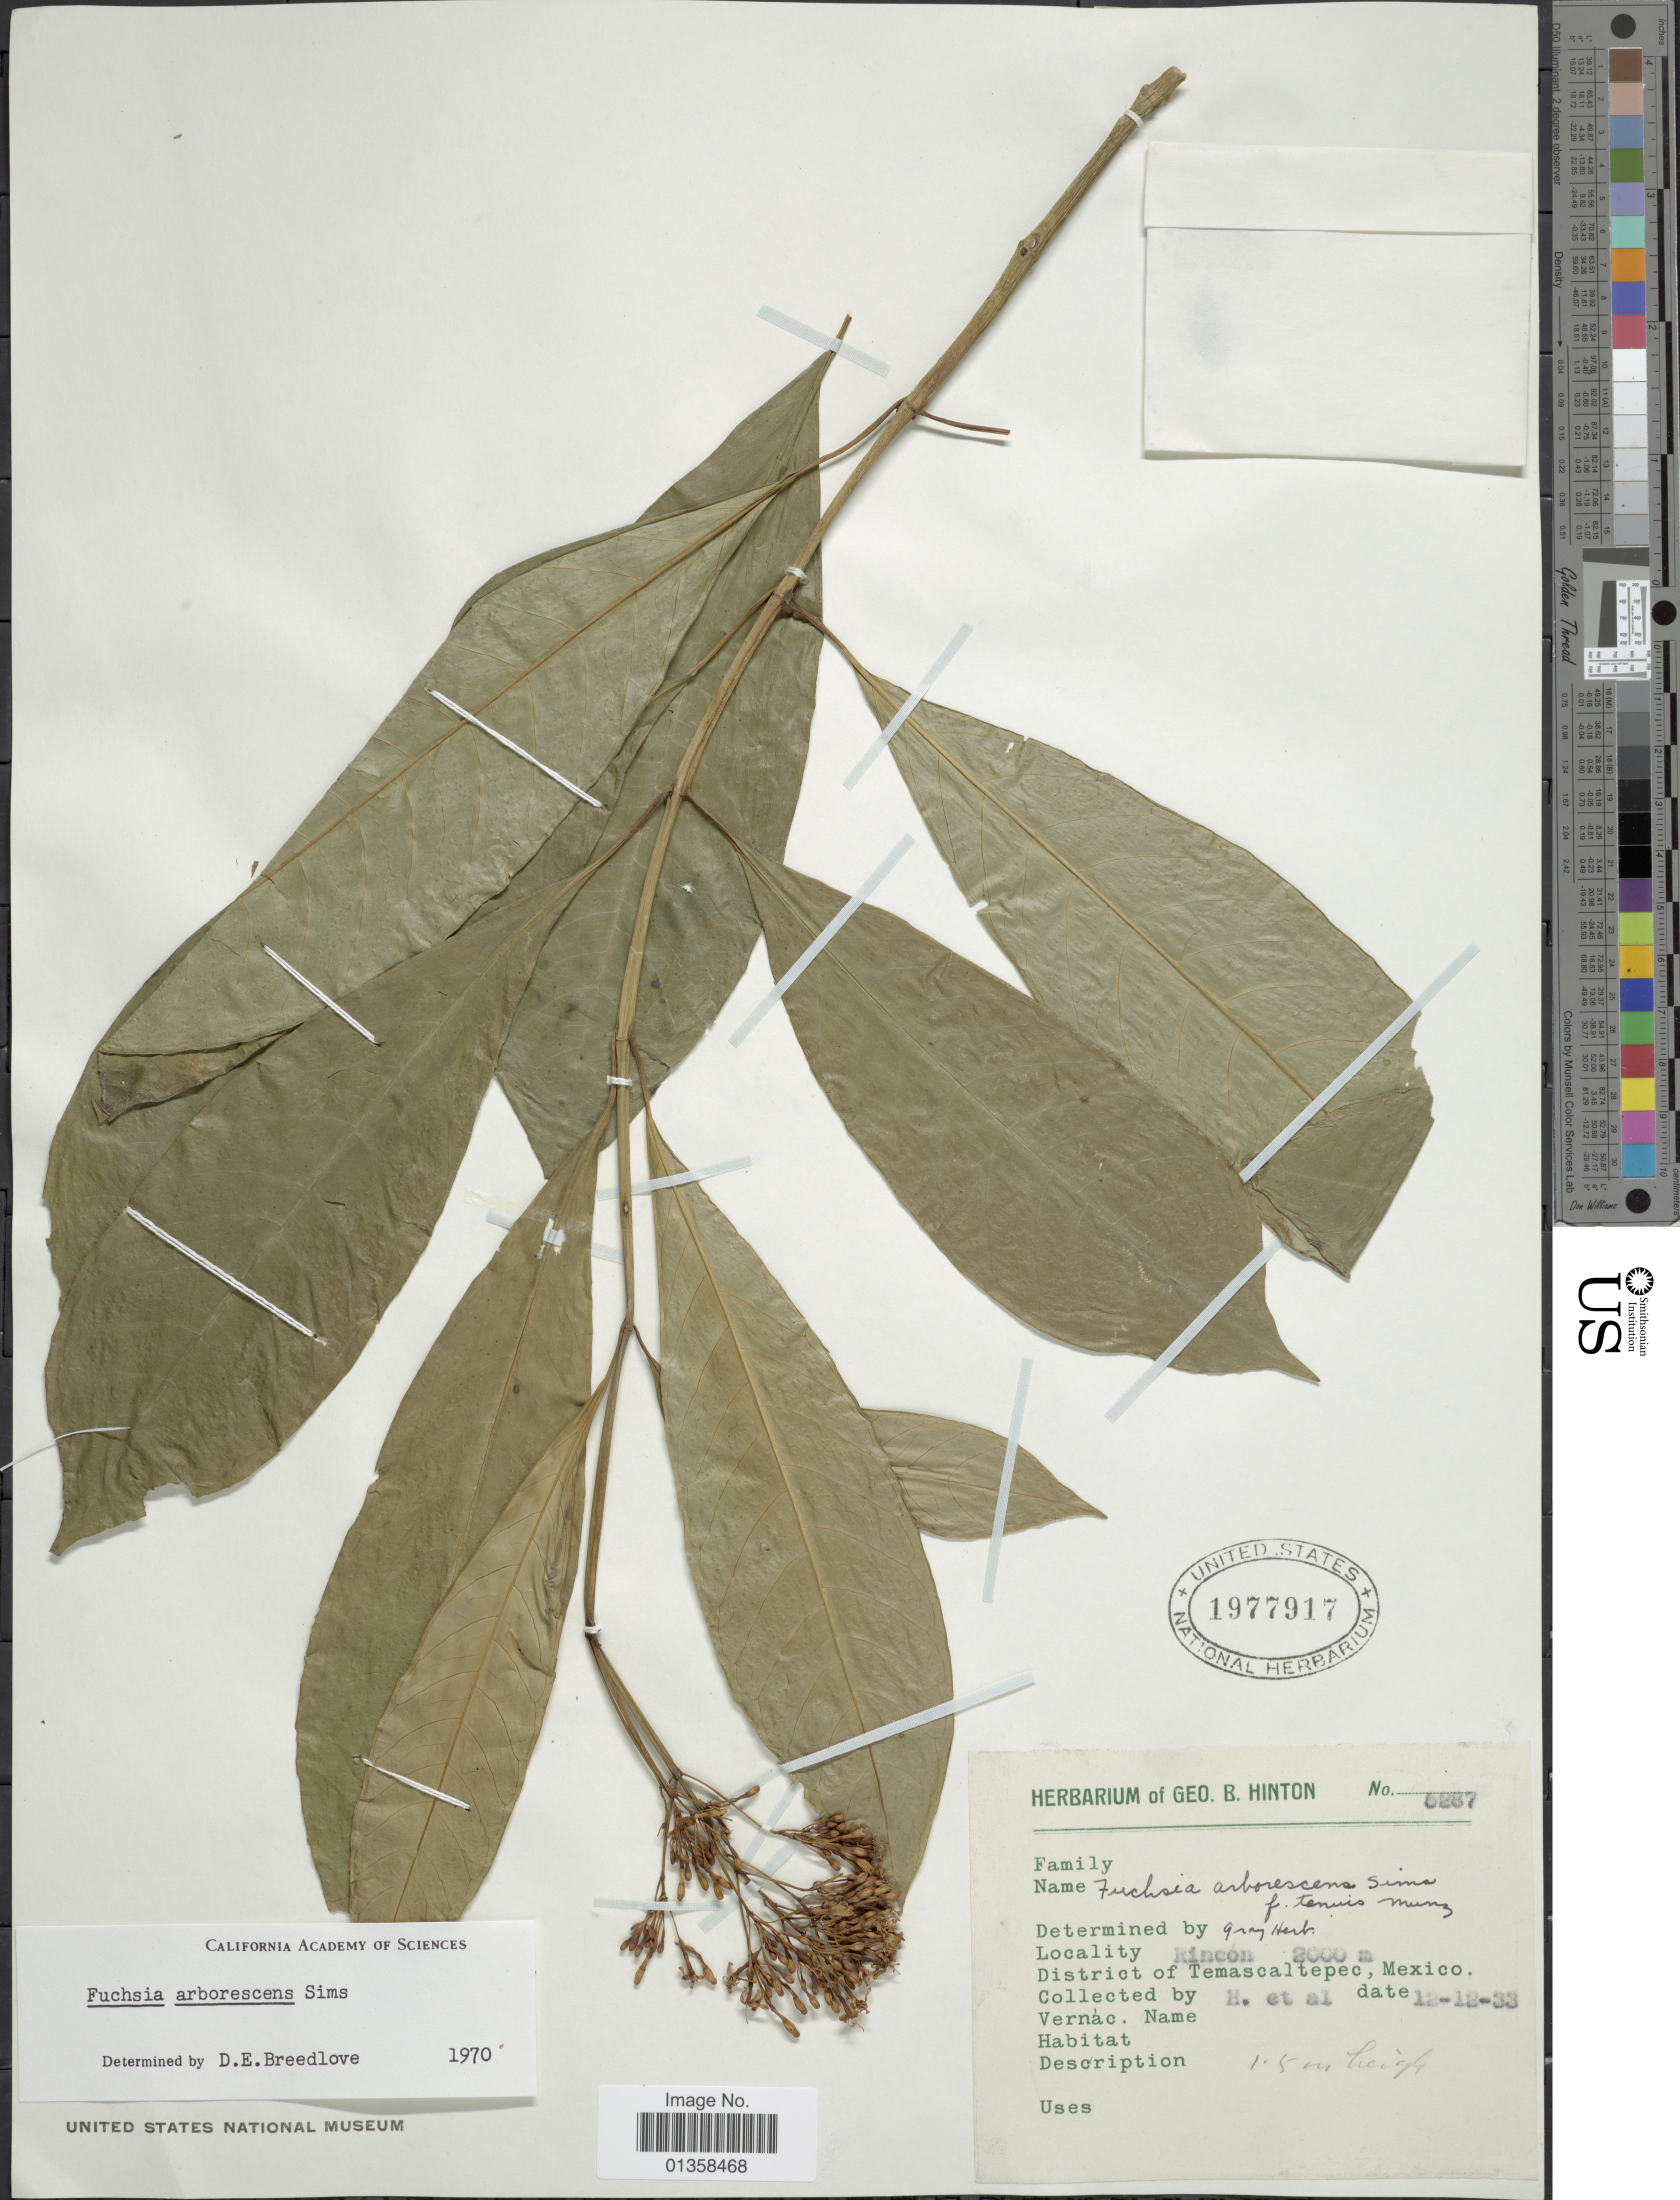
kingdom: Plantae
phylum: Tracheophyta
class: Magnoliopsida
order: Myrtales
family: Onagraceae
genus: Fuchsia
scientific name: Fuchsia arborescens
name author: Sims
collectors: G. B. Hinton & et al.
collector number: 5287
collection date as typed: Transcribed d/m/y: 12/12/33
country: Mexico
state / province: México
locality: Rincón, District of Temascaltepec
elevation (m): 2000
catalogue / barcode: US 1977917